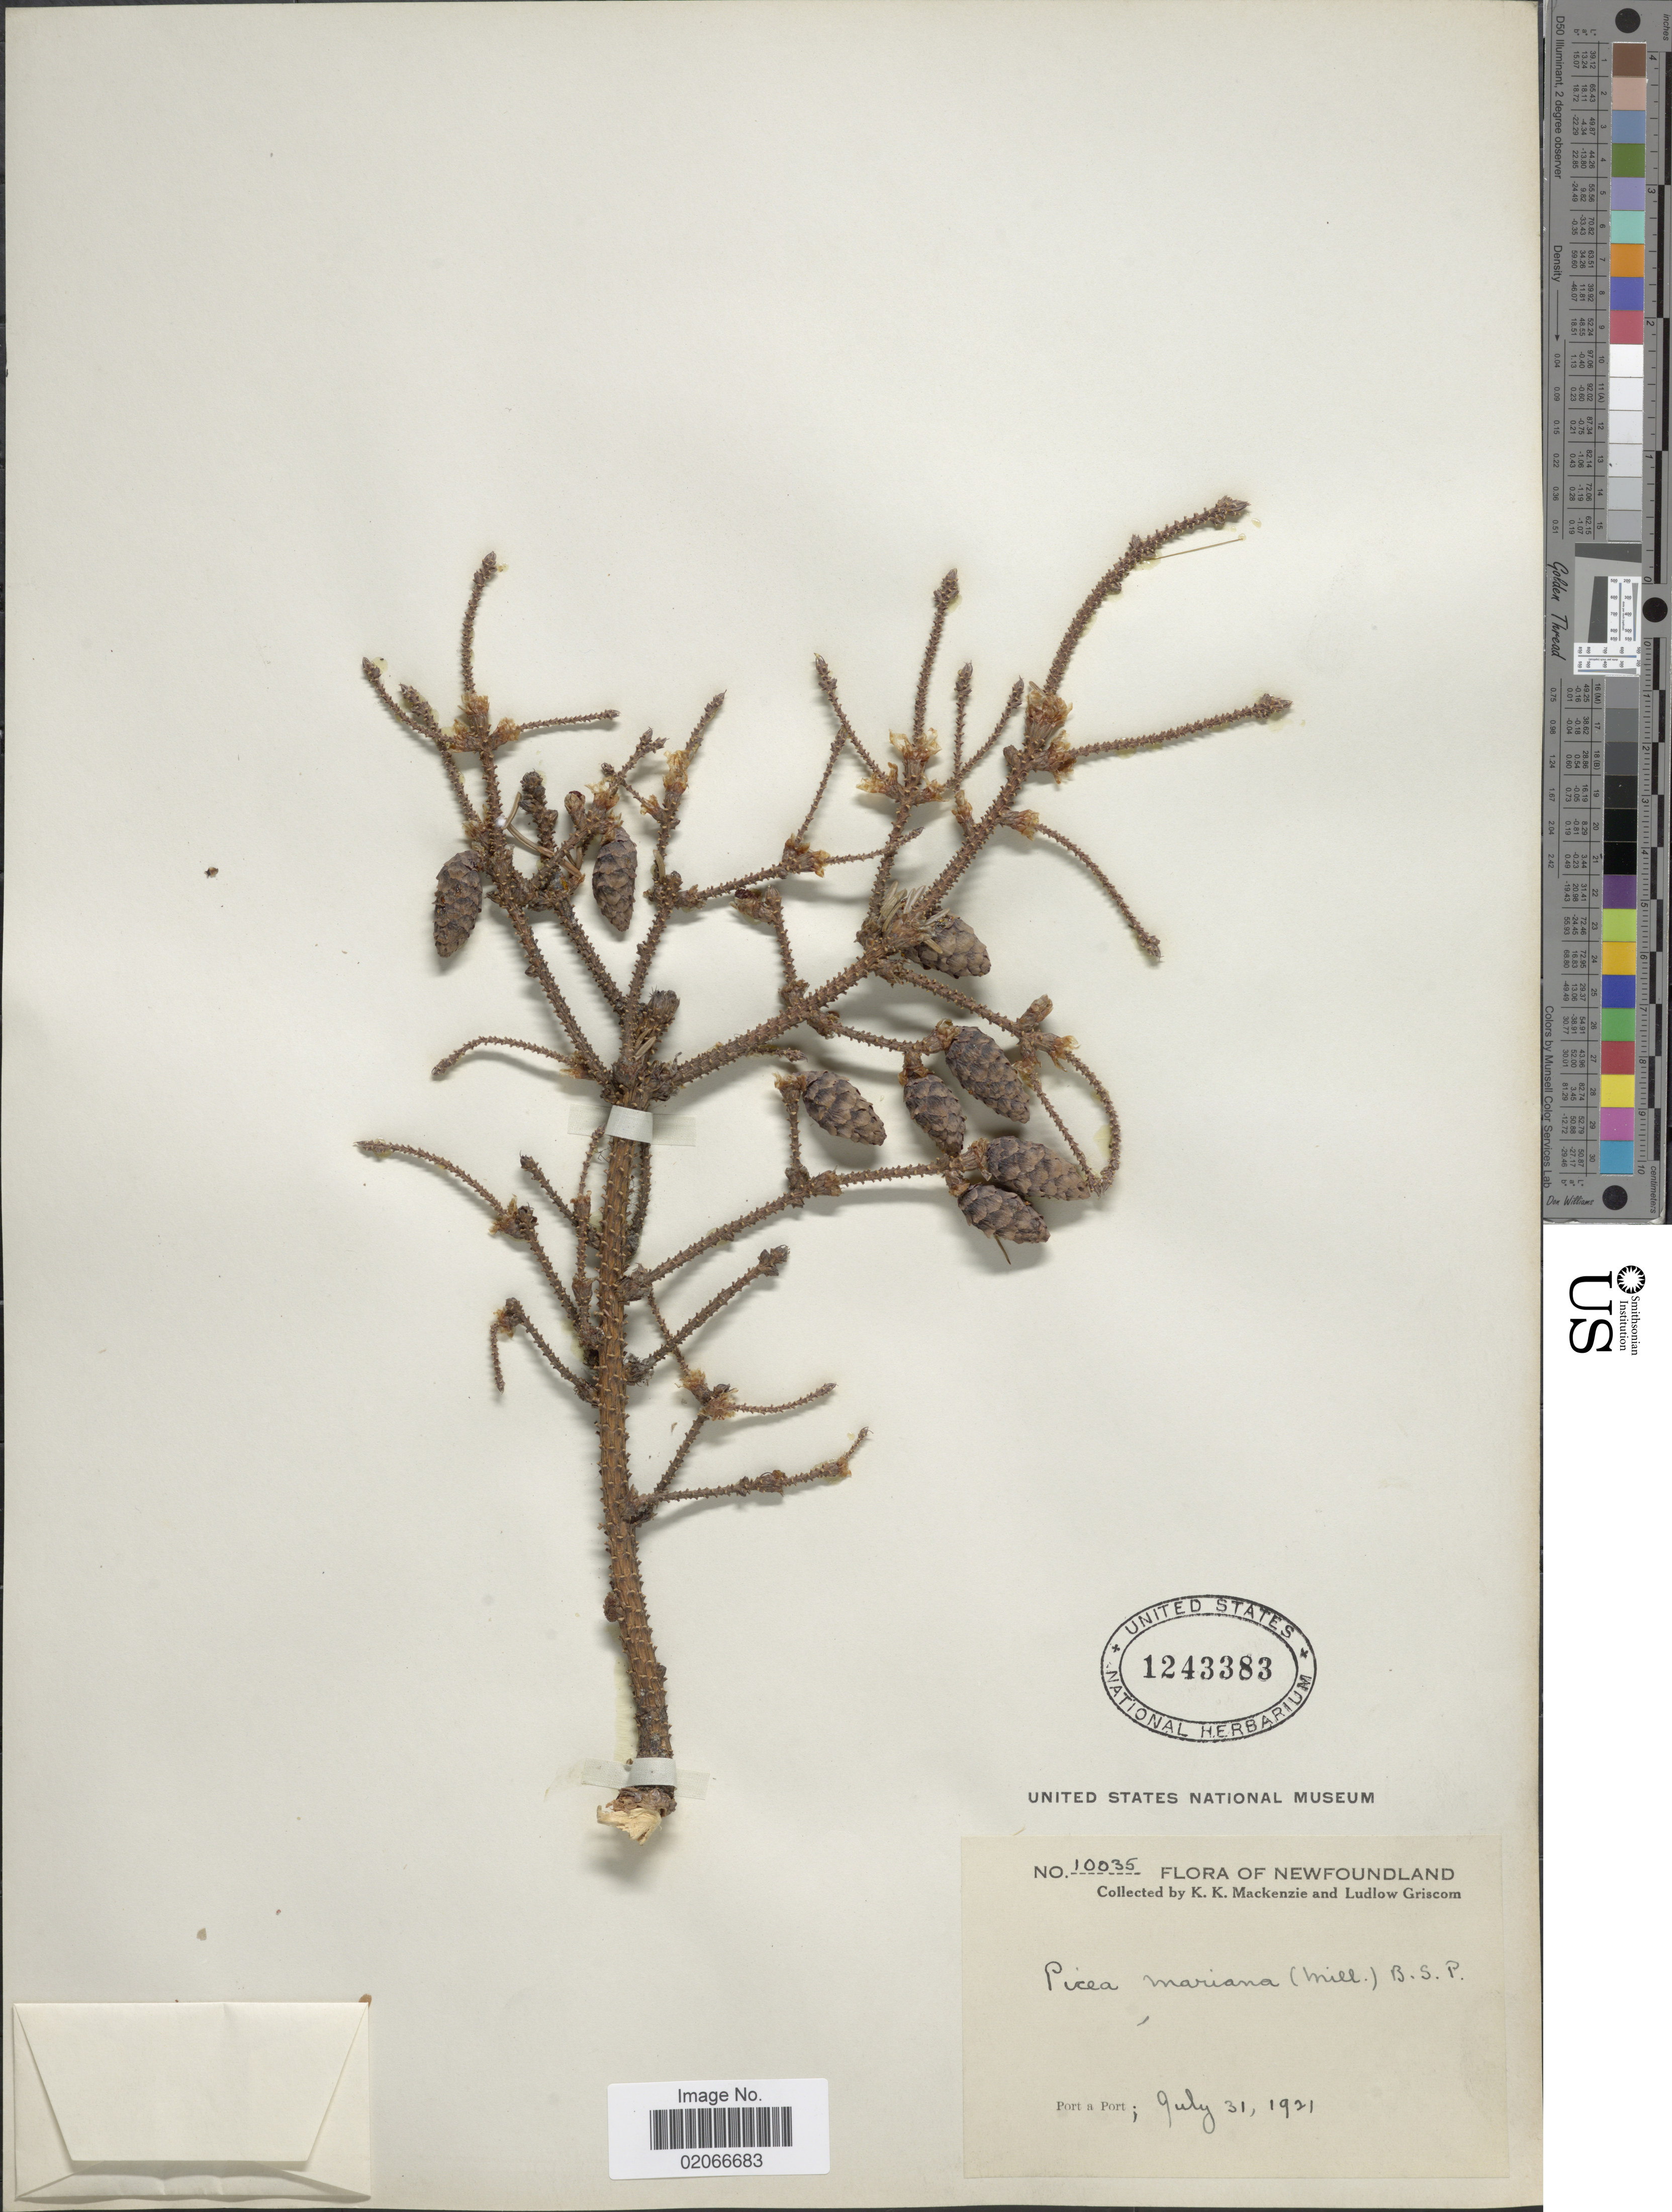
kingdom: Plantae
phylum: Tracheophyta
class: Pinopsida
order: Pinales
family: Pinaceae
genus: Picea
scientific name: Picea mariana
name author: (Mill.) Britton, Stearns & Poggenb.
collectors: K. K. Mackenzie & L. Griscom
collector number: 10035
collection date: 1921-07-31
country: Canada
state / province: Newfoundland and Labrador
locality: Port a Port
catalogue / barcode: US 1243383